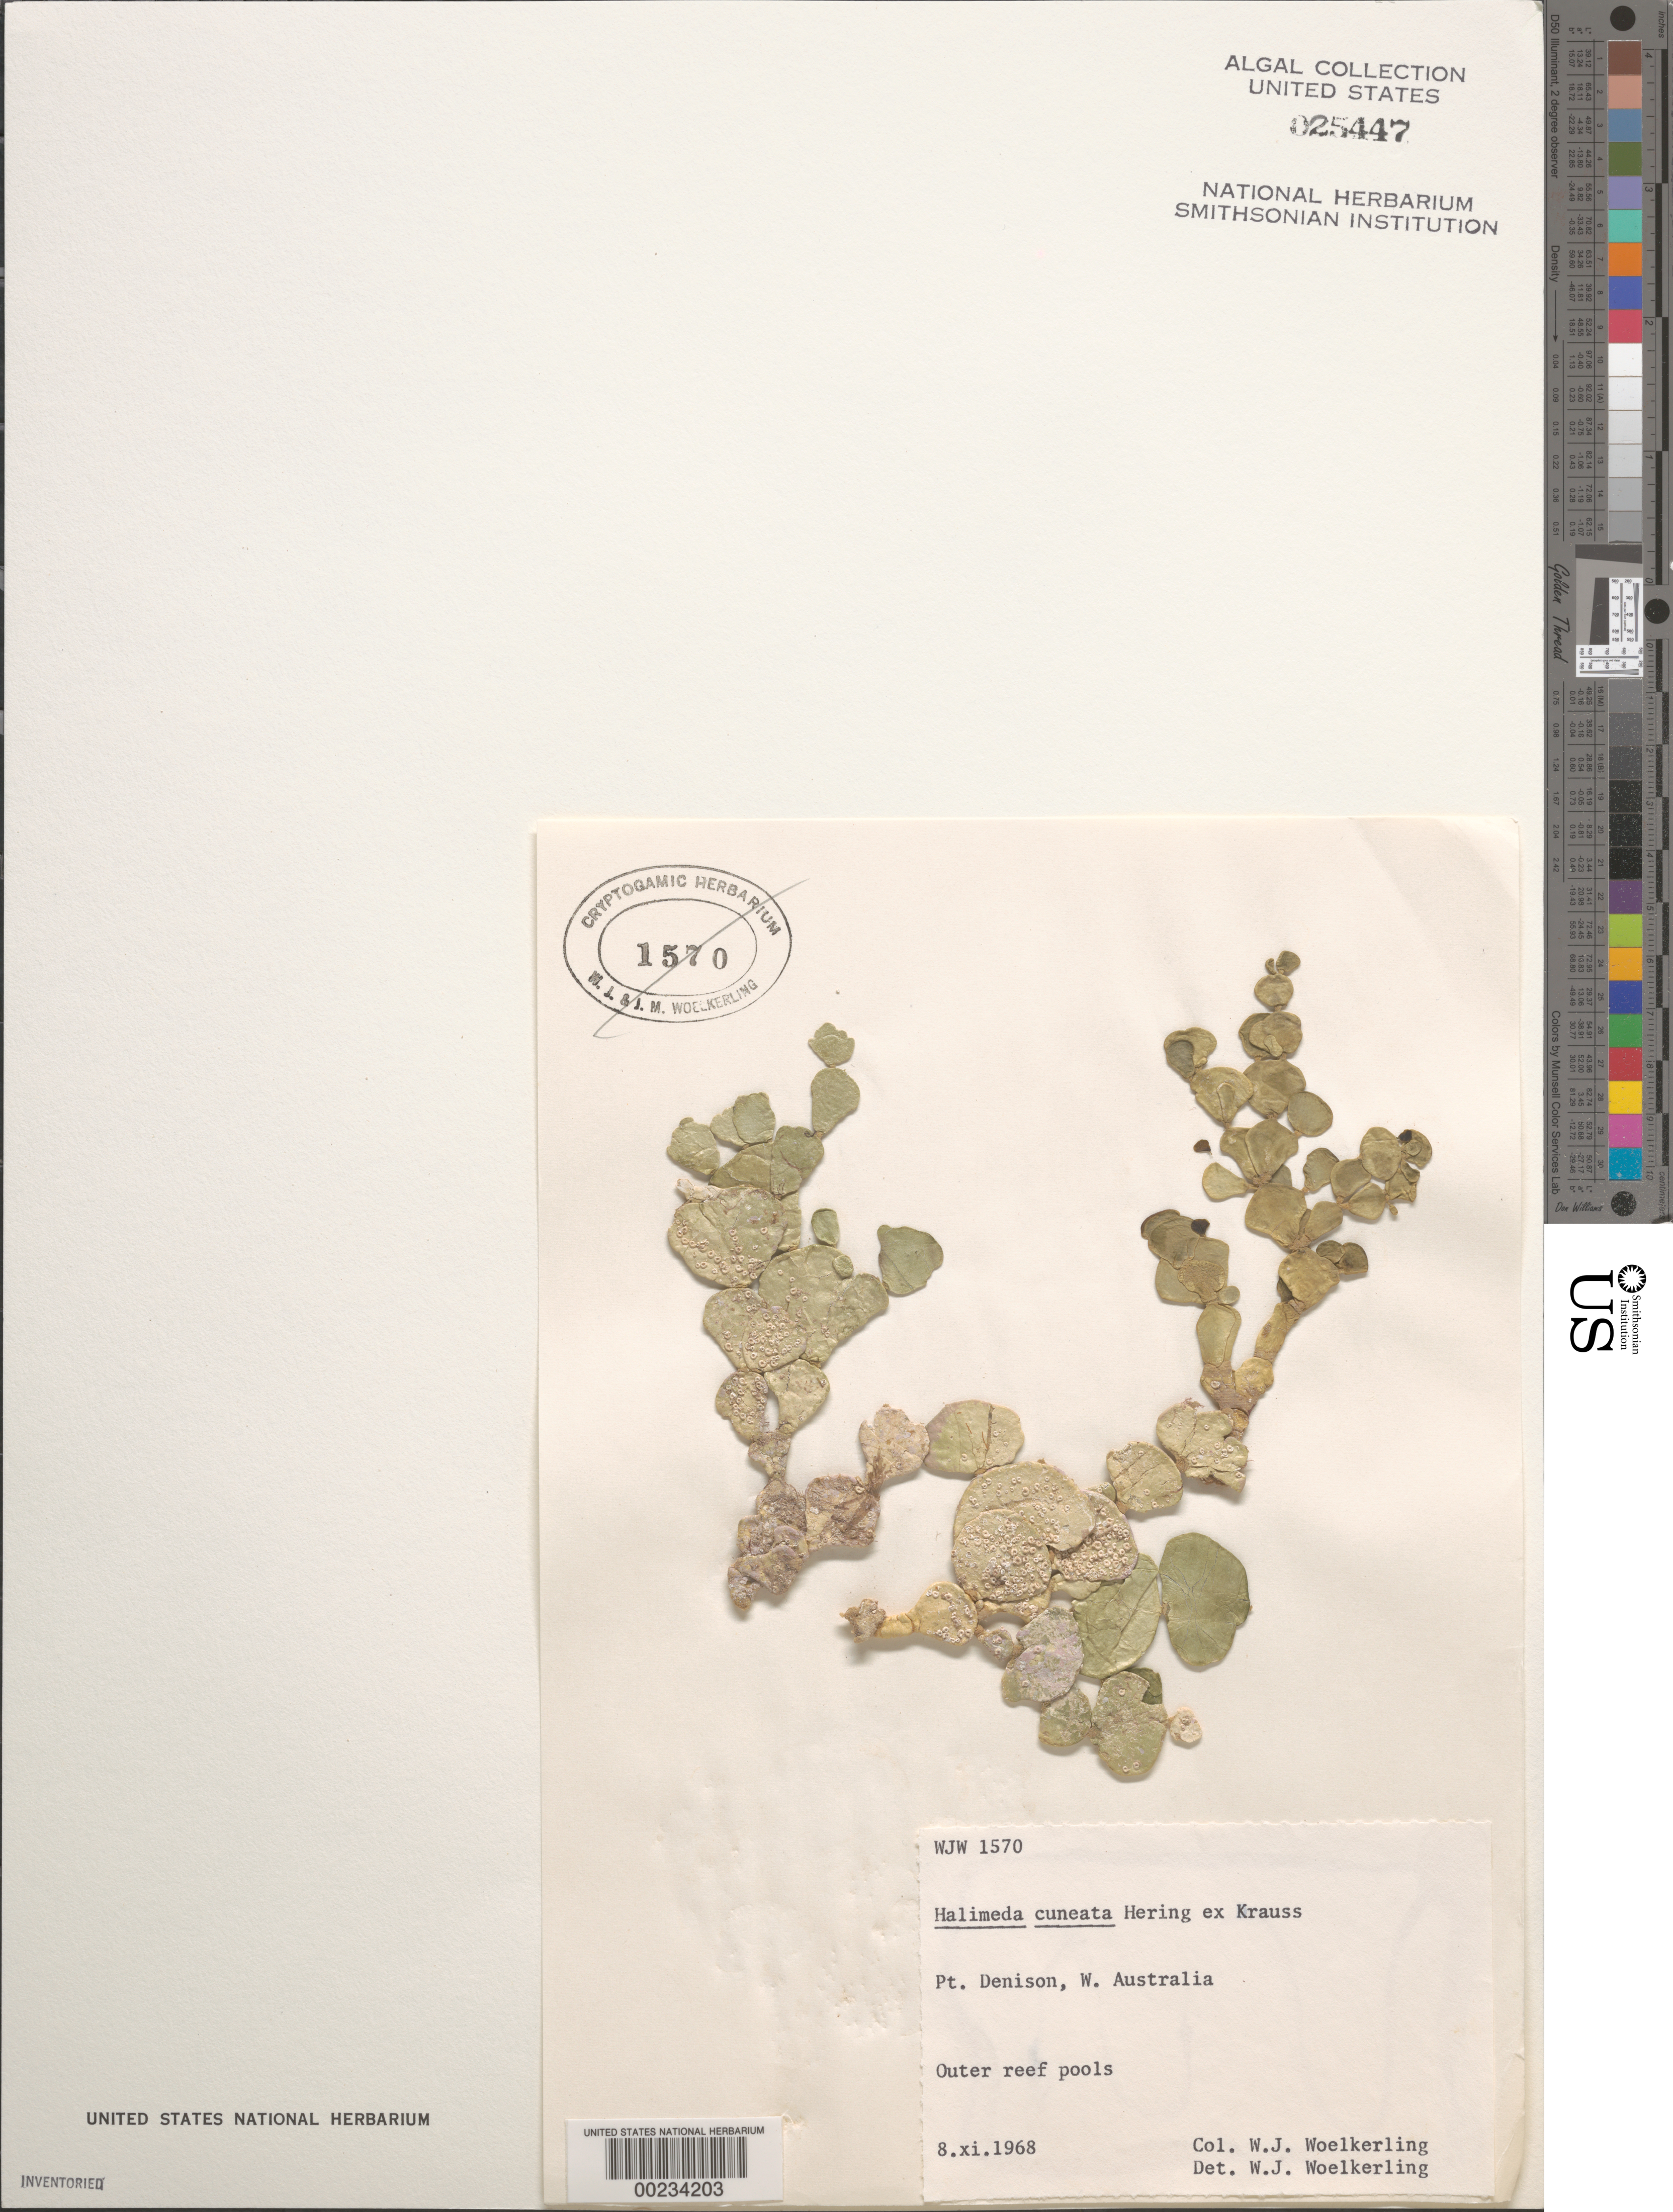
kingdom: Plantae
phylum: Chlorophyta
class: Ulvophyceae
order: Bryopsidales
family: Halimedaceae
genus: Halimeda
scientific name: Halimeda cuneata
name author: Hering in Krauss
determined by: Woelkerling, W. J.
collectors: W. Woelkerling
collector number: WJW 1570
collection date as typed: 08 Nov 1968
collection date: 1968-11-08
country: Australia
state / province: Western Australia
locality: Port Dennison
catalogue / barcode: US 25447